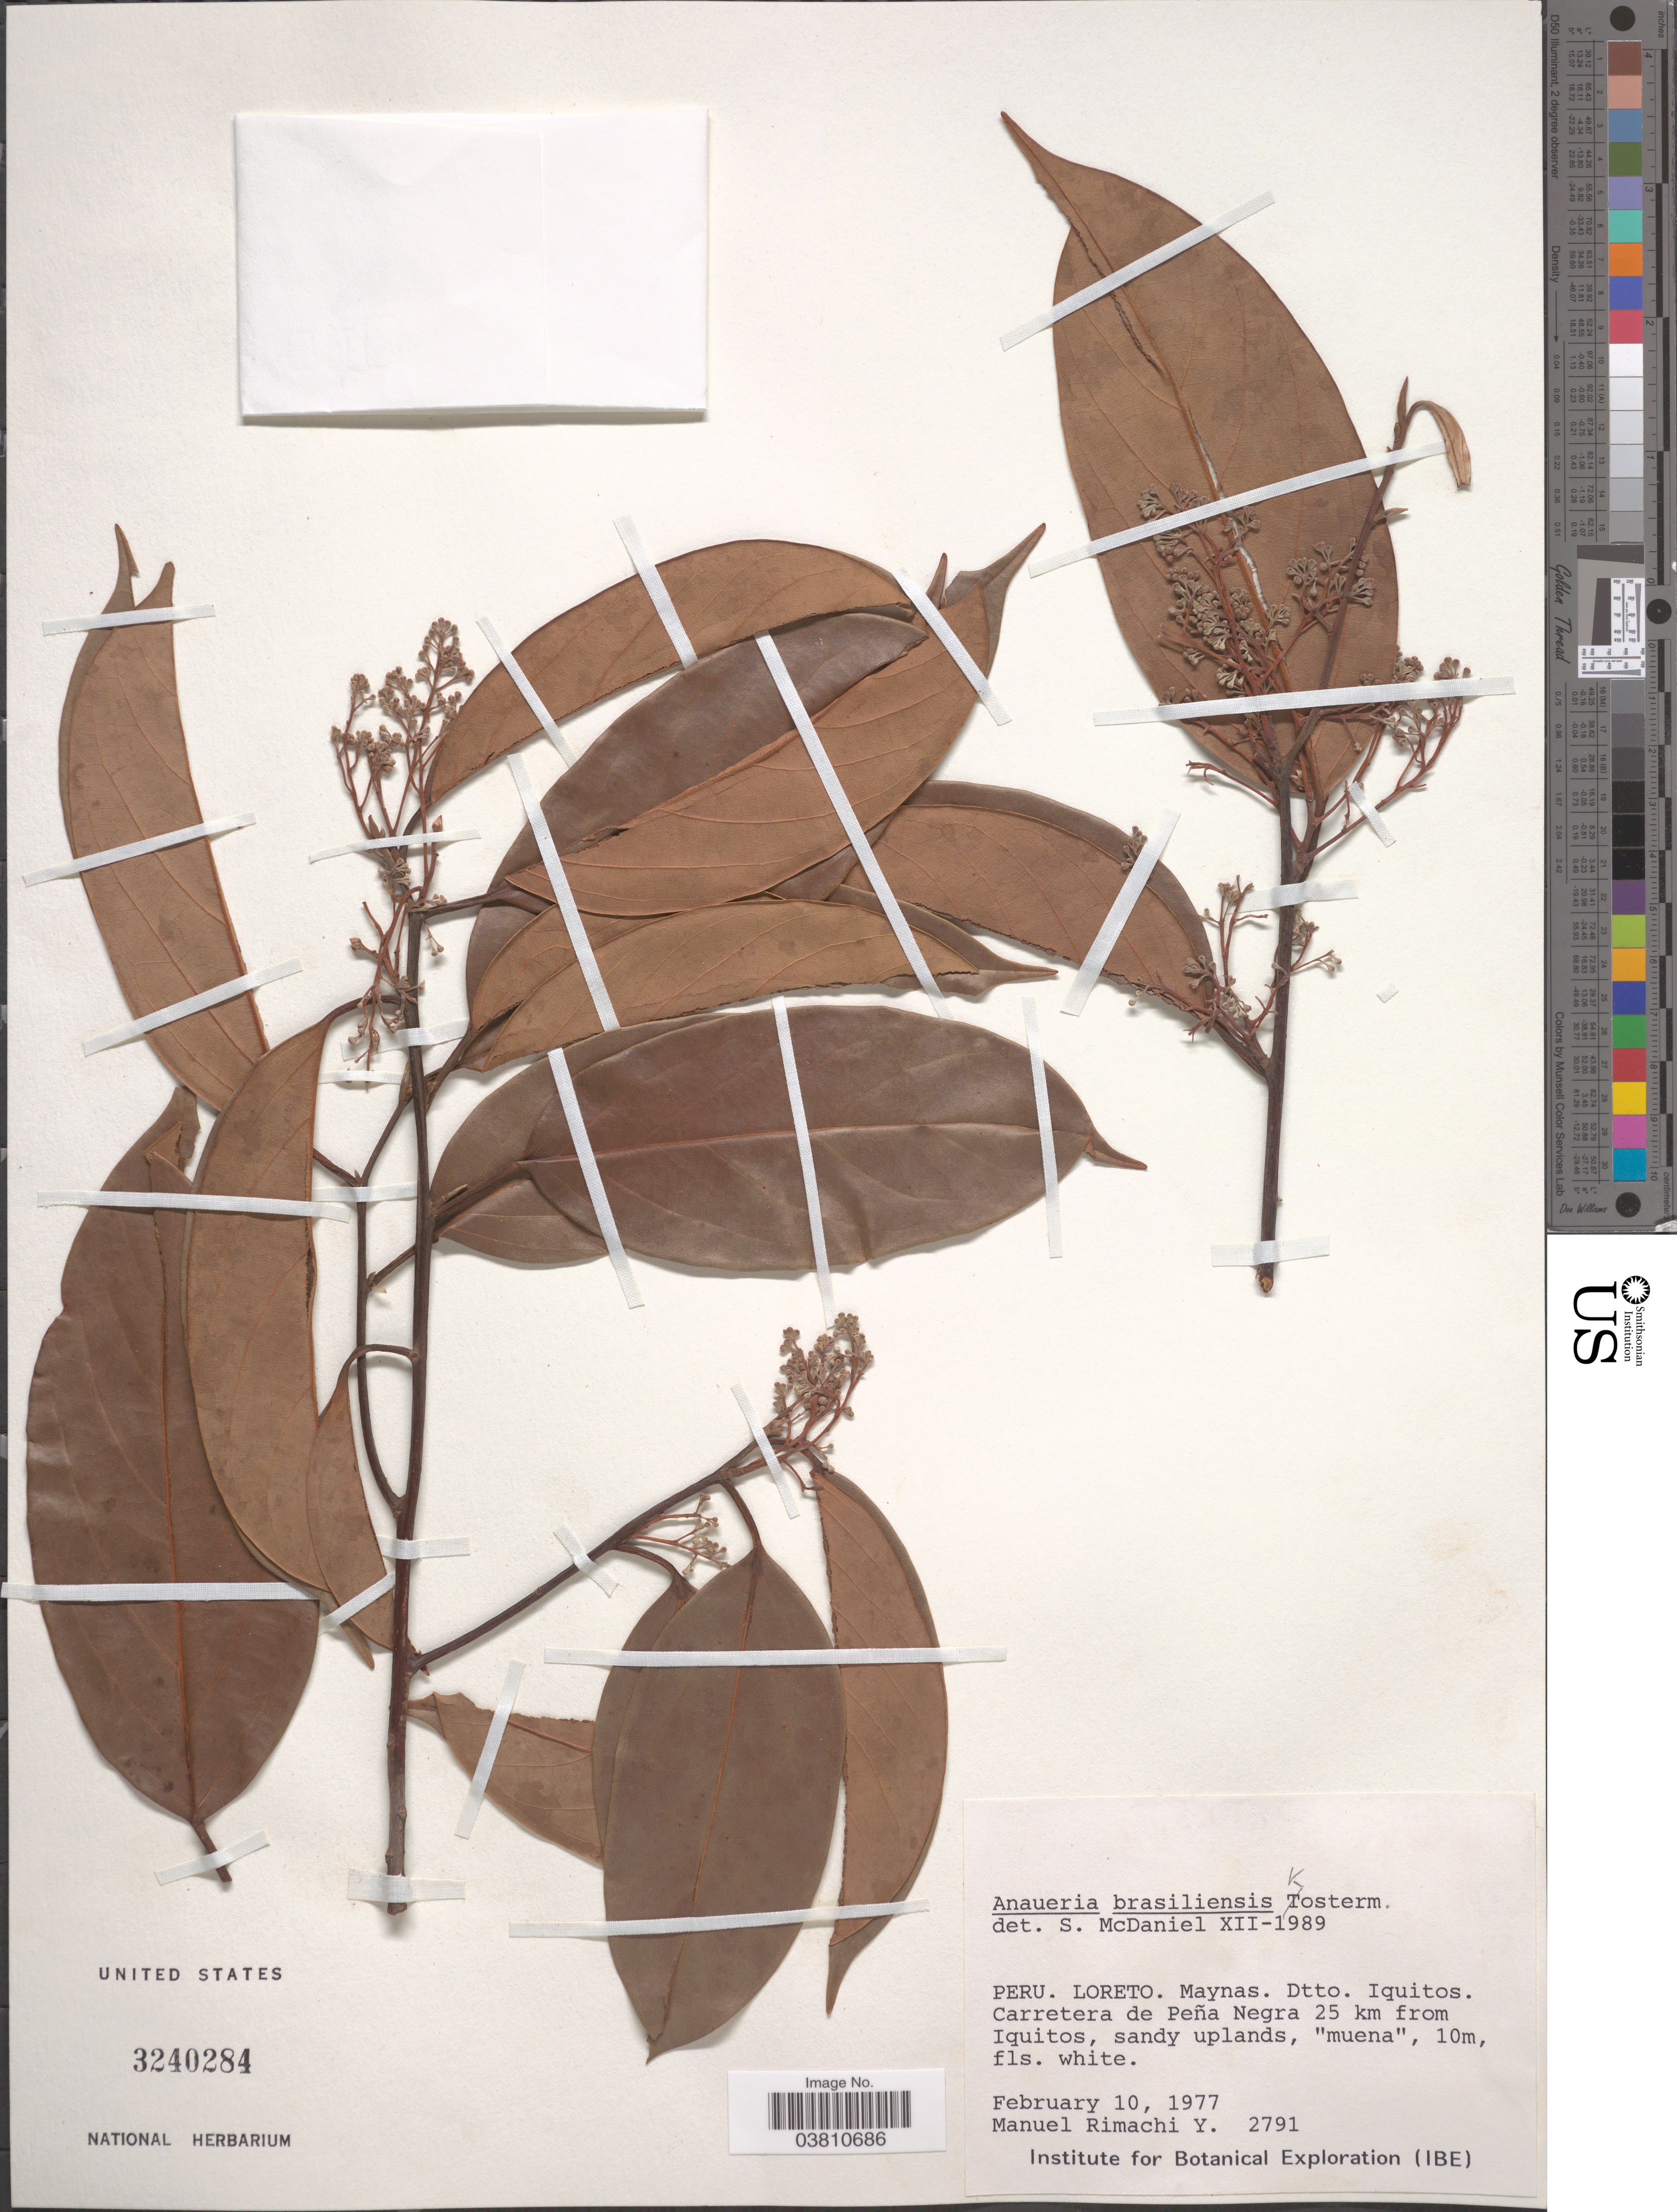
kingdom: Plantae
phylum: Tracheophyta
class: Magnoliopsida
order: Laurales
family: Lauraceae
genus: Anaueria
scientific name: Anaueria brasiliensis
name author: Kosterm.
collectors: M. Rimachi Y.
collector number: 2791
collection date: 1977-02-10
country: Peru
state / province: Loreto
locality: Maynas. Dtto. Iquitos. Carretera de Peña Negra 25 km from Iquitos.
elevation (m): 10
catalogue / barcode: US 3240284